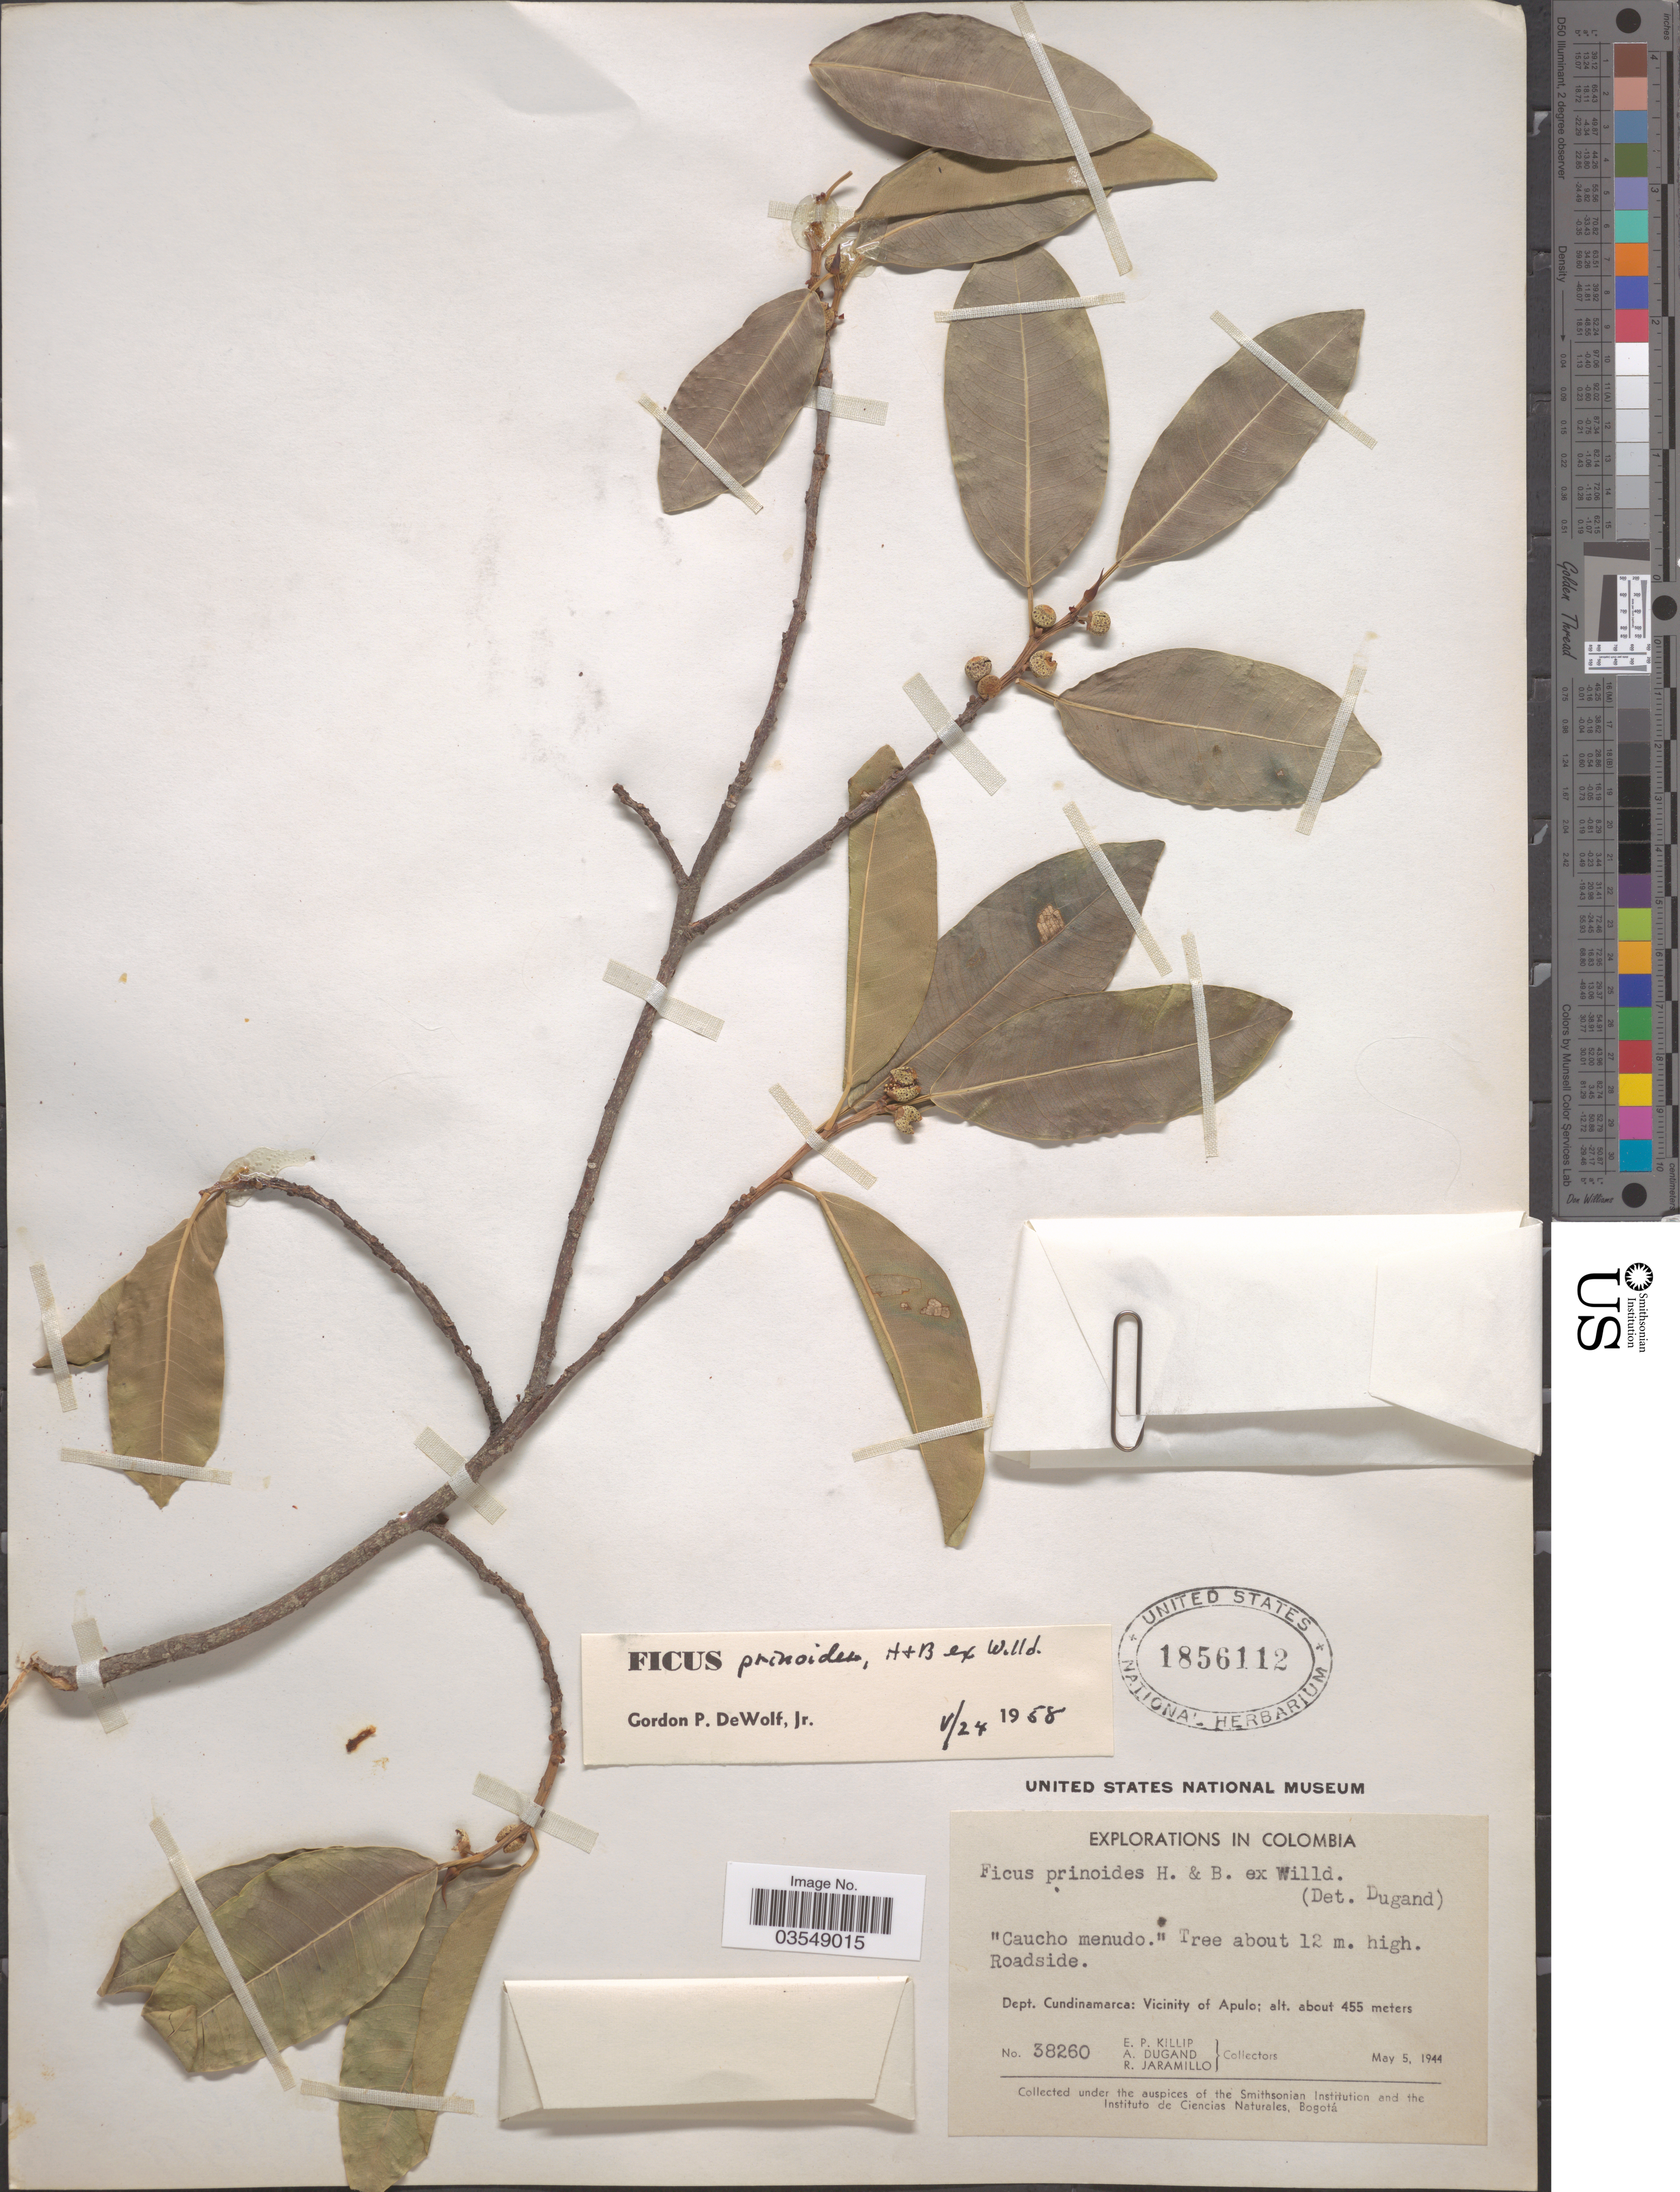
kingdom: Plantae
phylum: Tracheophyta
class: Magnoliopsida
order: Rosales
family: Moraceae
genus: Ficus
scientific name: Ficus pallida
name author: Vahl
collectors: E. P. Killip, A. Dugand & R. Jaramillo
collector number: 38260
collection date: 1944-05-05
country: Colombia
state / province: Cundinamarca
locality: Roadside. Dept. Cundinamarca: Vicinity of Apulo.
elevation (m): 455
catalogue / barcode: US 1856112